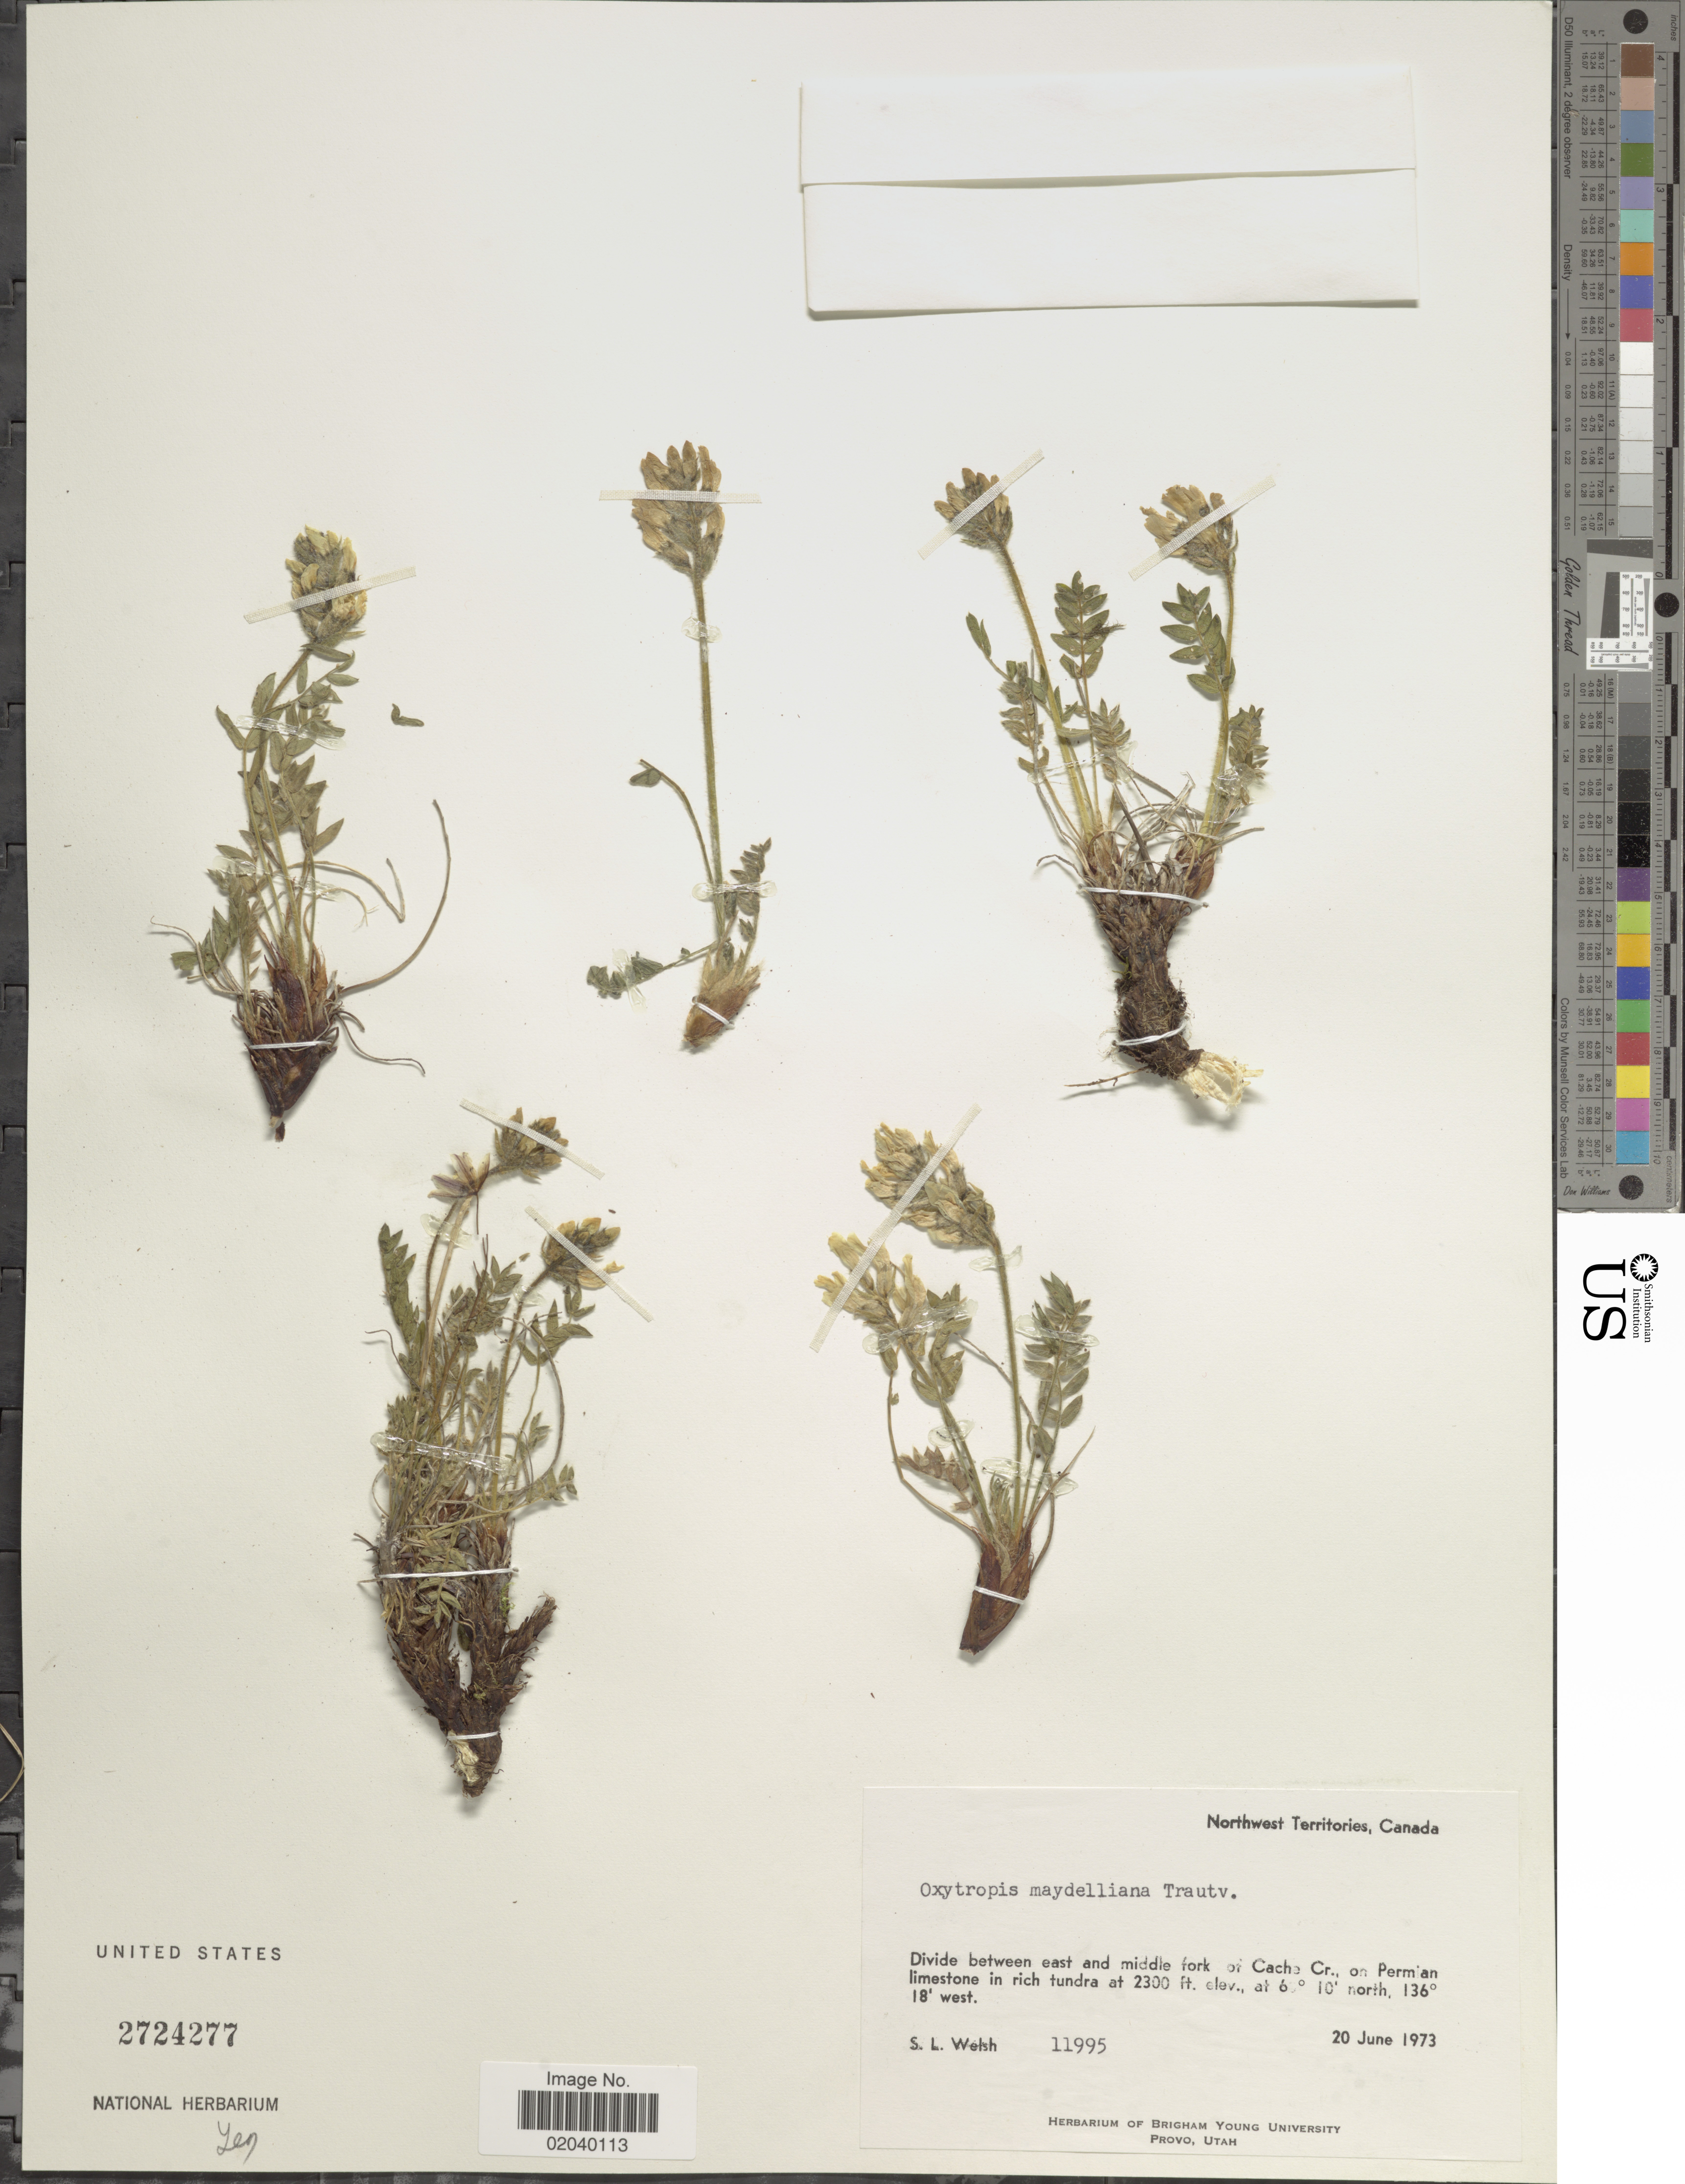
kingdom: Plantae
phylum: Tracheophyta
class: Magnoliopsida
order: Fabales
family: Fabaceae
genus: Oxytropis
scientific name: Oxytropis maydelliana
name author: Trautv.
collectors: S. Welsh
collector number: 11995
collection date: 1973-06-20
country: Canada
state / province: Northwest Territories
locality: Divide between east and middle fork of Cache Cr., on Permlan limestone in rich tundra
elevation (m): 701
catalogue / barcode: US 2724277